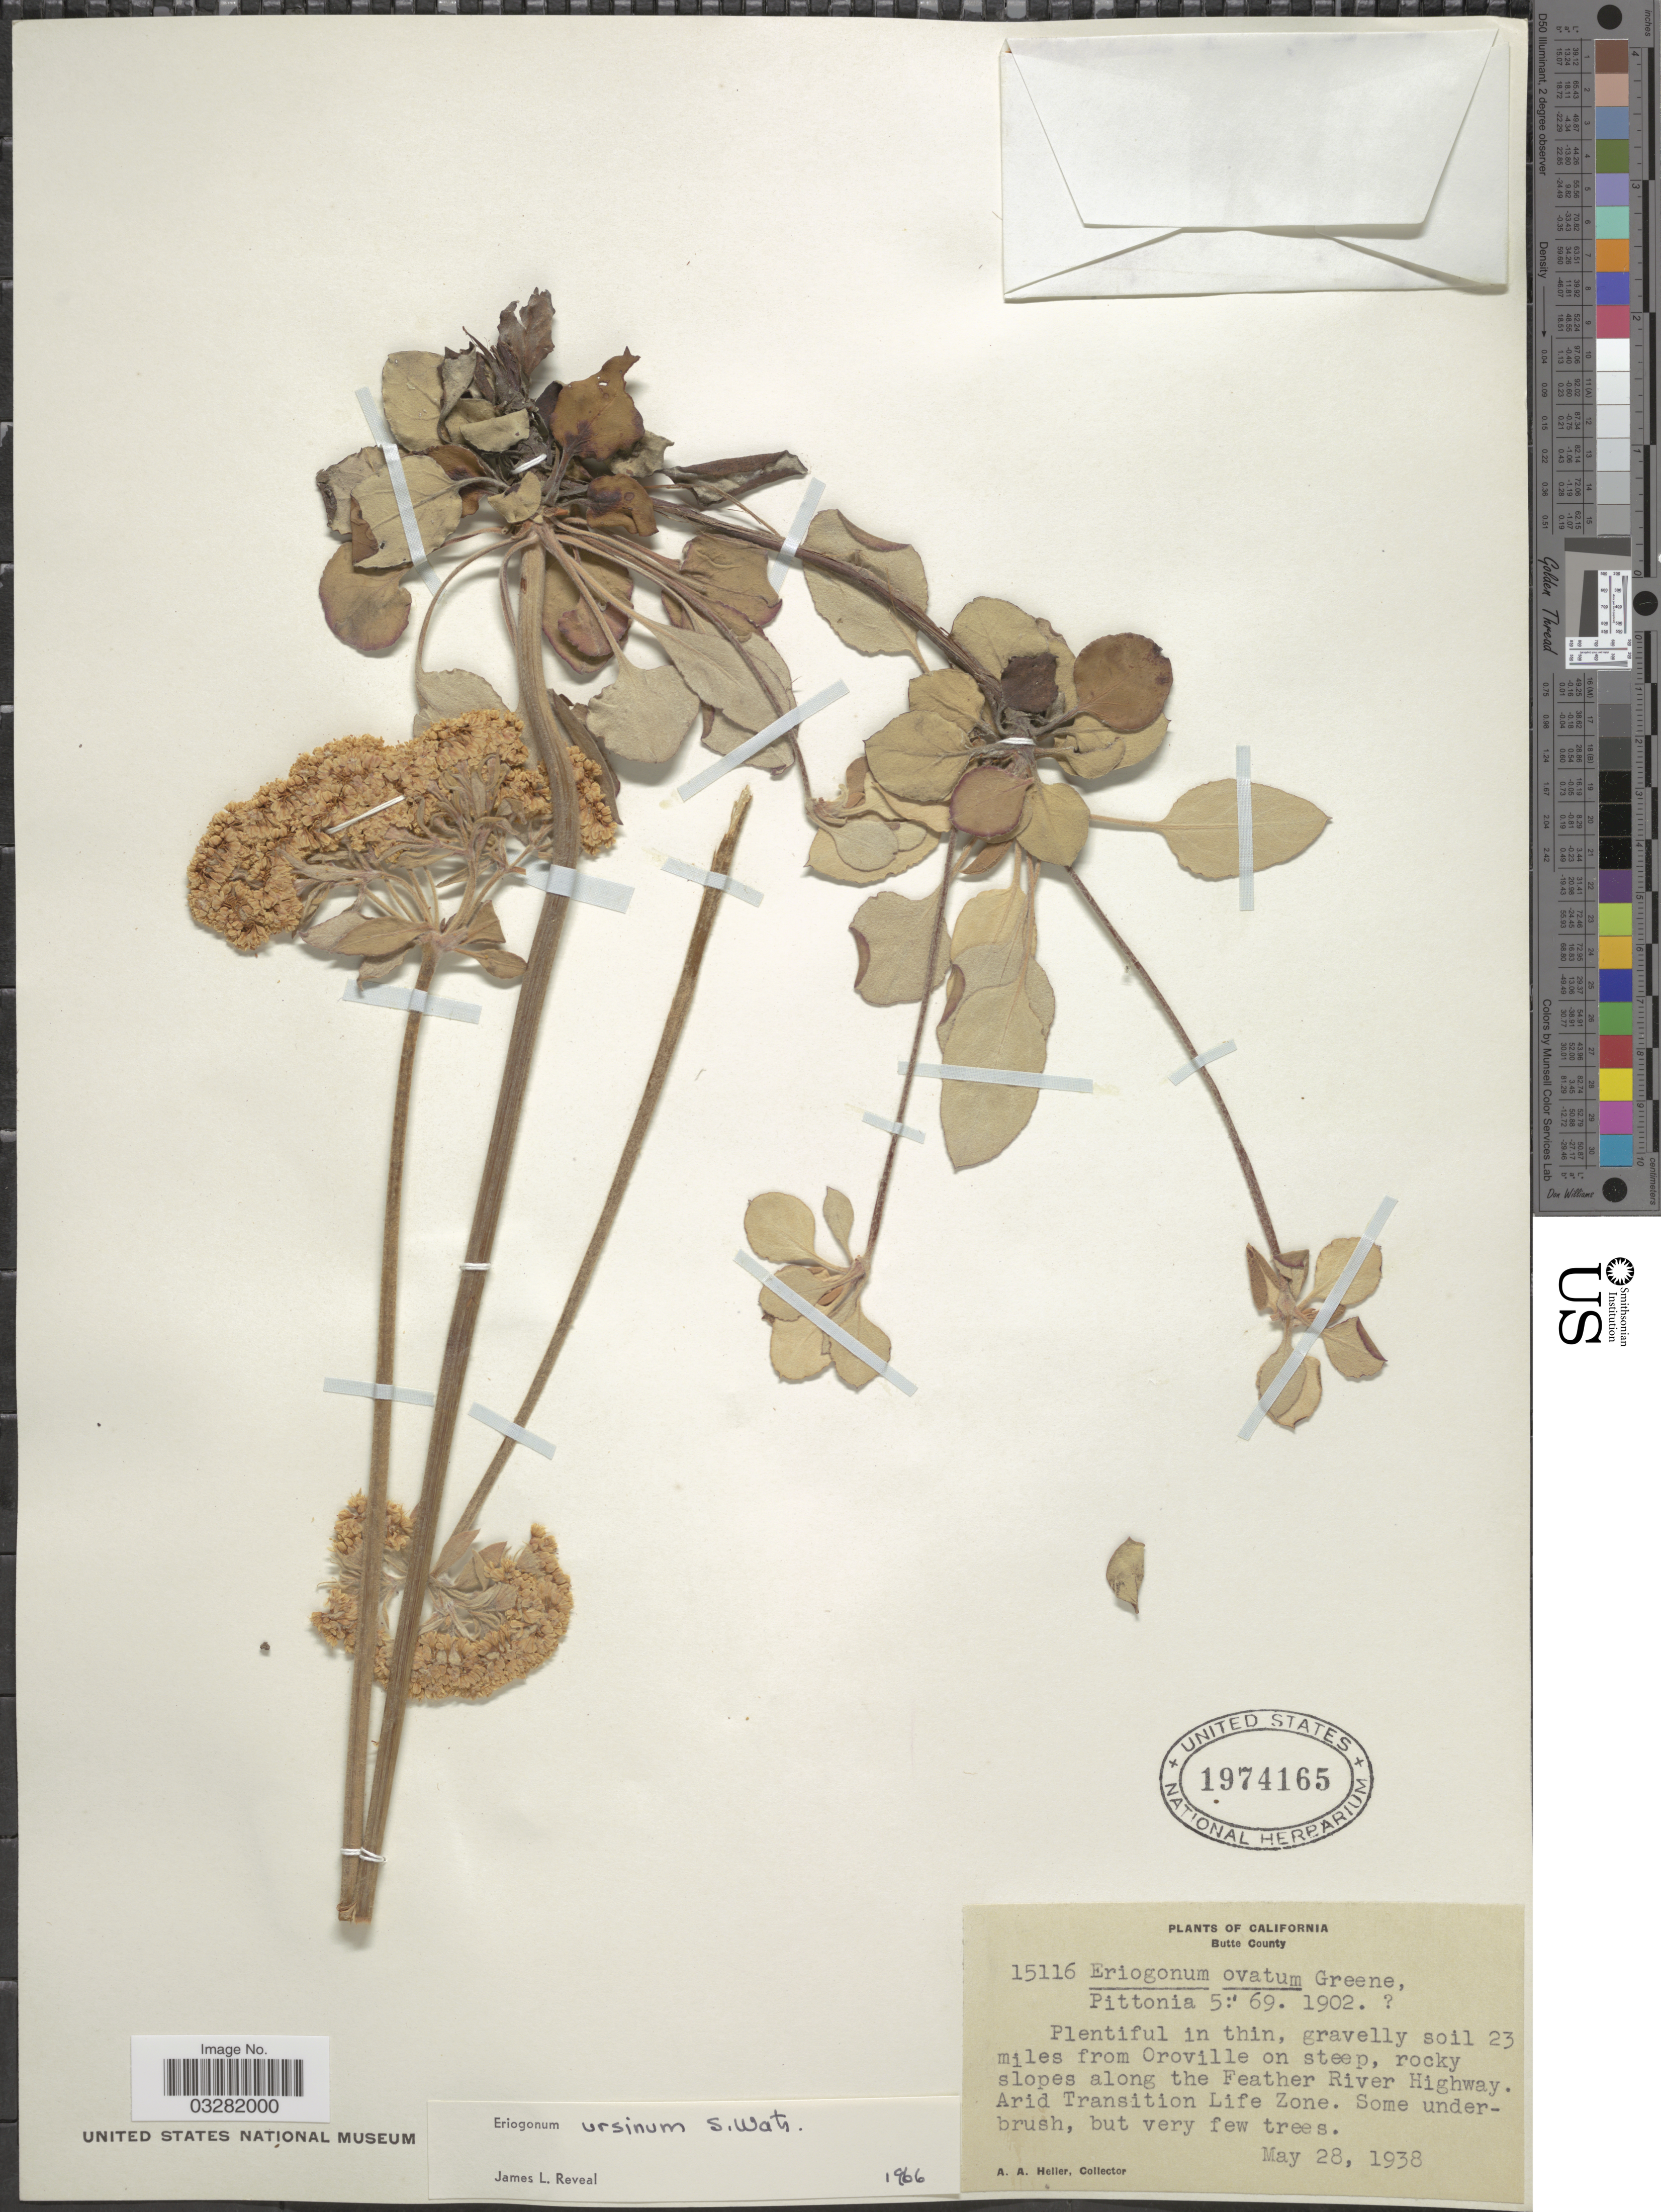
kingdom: Plantae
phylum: Tracheophyta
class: Magnoliopsida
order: Caryophyllales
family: Polygonaceae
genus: Eriogonum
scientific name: Eriogonum ursinum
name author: S. Watson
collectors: A. A. Heller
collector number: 15116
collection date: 1938-05-28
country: United States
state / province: California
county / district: Butte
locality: Butte County. Plentiful in thin, gravelly soil 23 miles from Oroville on steep, rocky slopes along the Feather River Highway. Arid Transition Life Zone.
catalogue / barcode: US 1974165